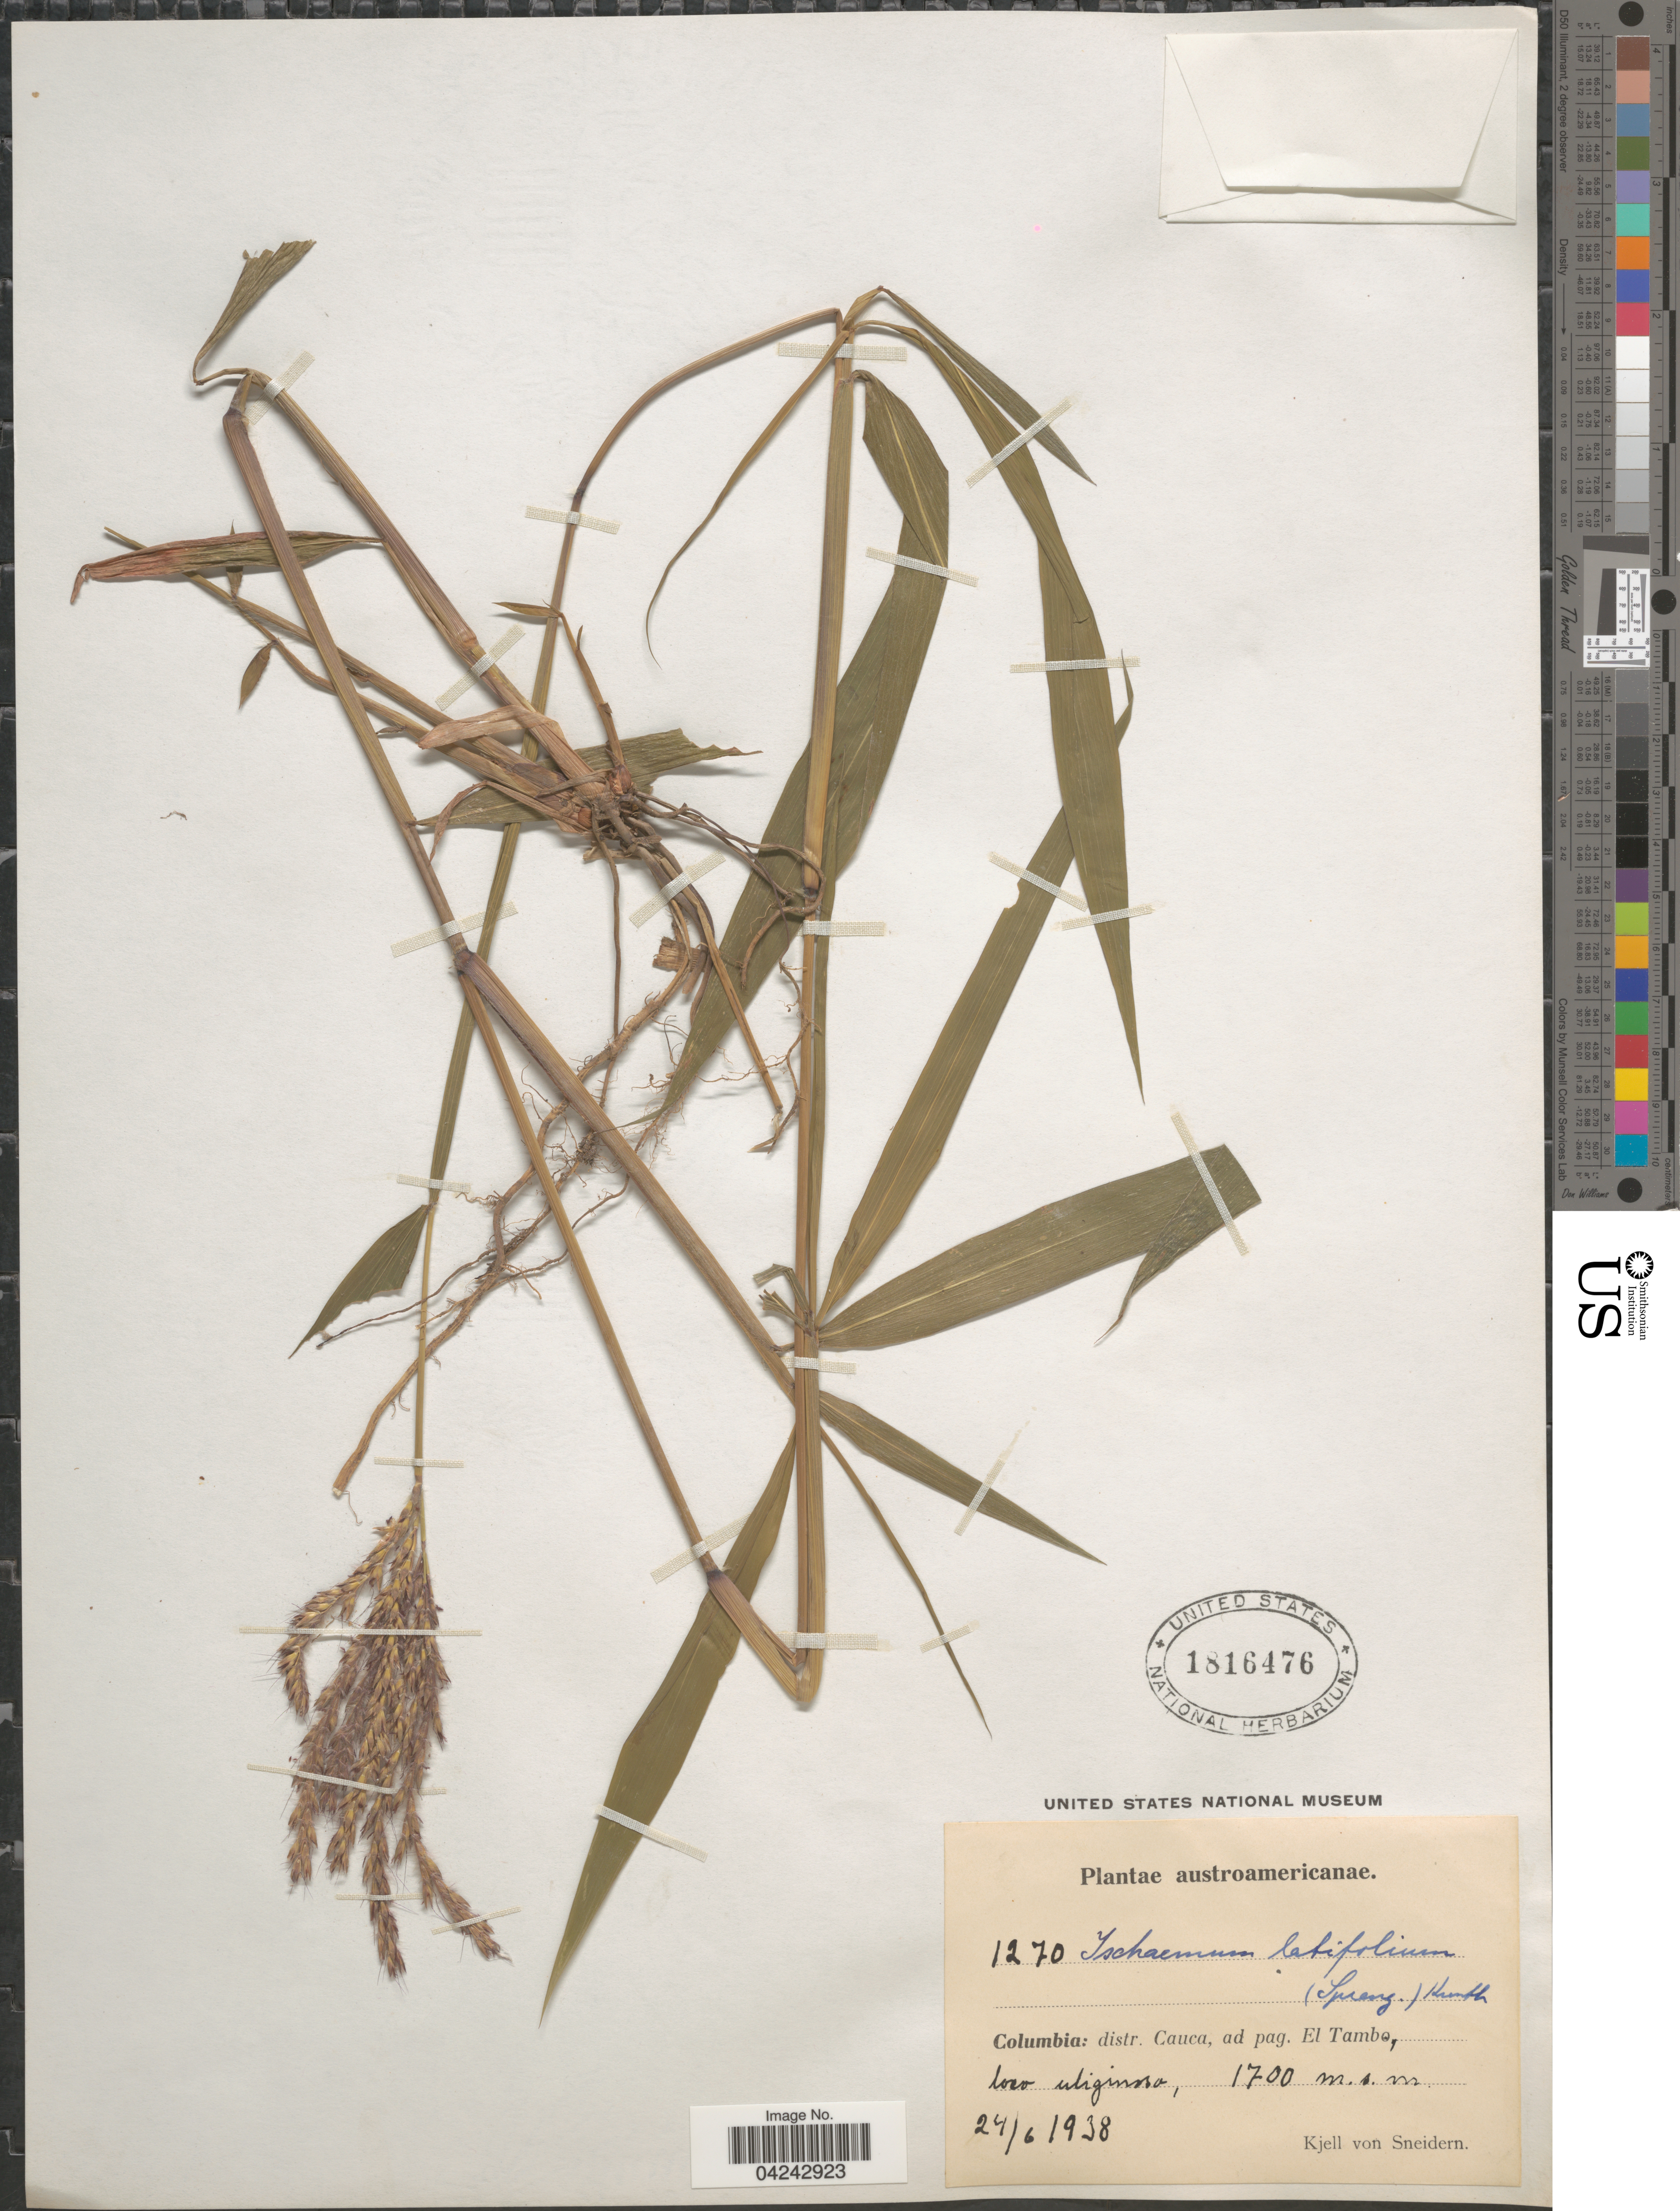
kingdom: Plantae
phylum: Tracheophyta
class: Liliopsida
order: Poales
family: Poaceae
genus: Ischaemum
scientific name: Ischaemum latifolium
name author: (Spreng.) Kunth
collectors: K. von Sneidern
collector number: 1270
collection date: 1938-06-24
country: Colombia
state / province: Cauca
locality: Austroamericanae. Distr. Cauca, ad pag. El Tambo, loco uliginoso.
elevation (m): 1700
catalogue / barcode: US 1816476